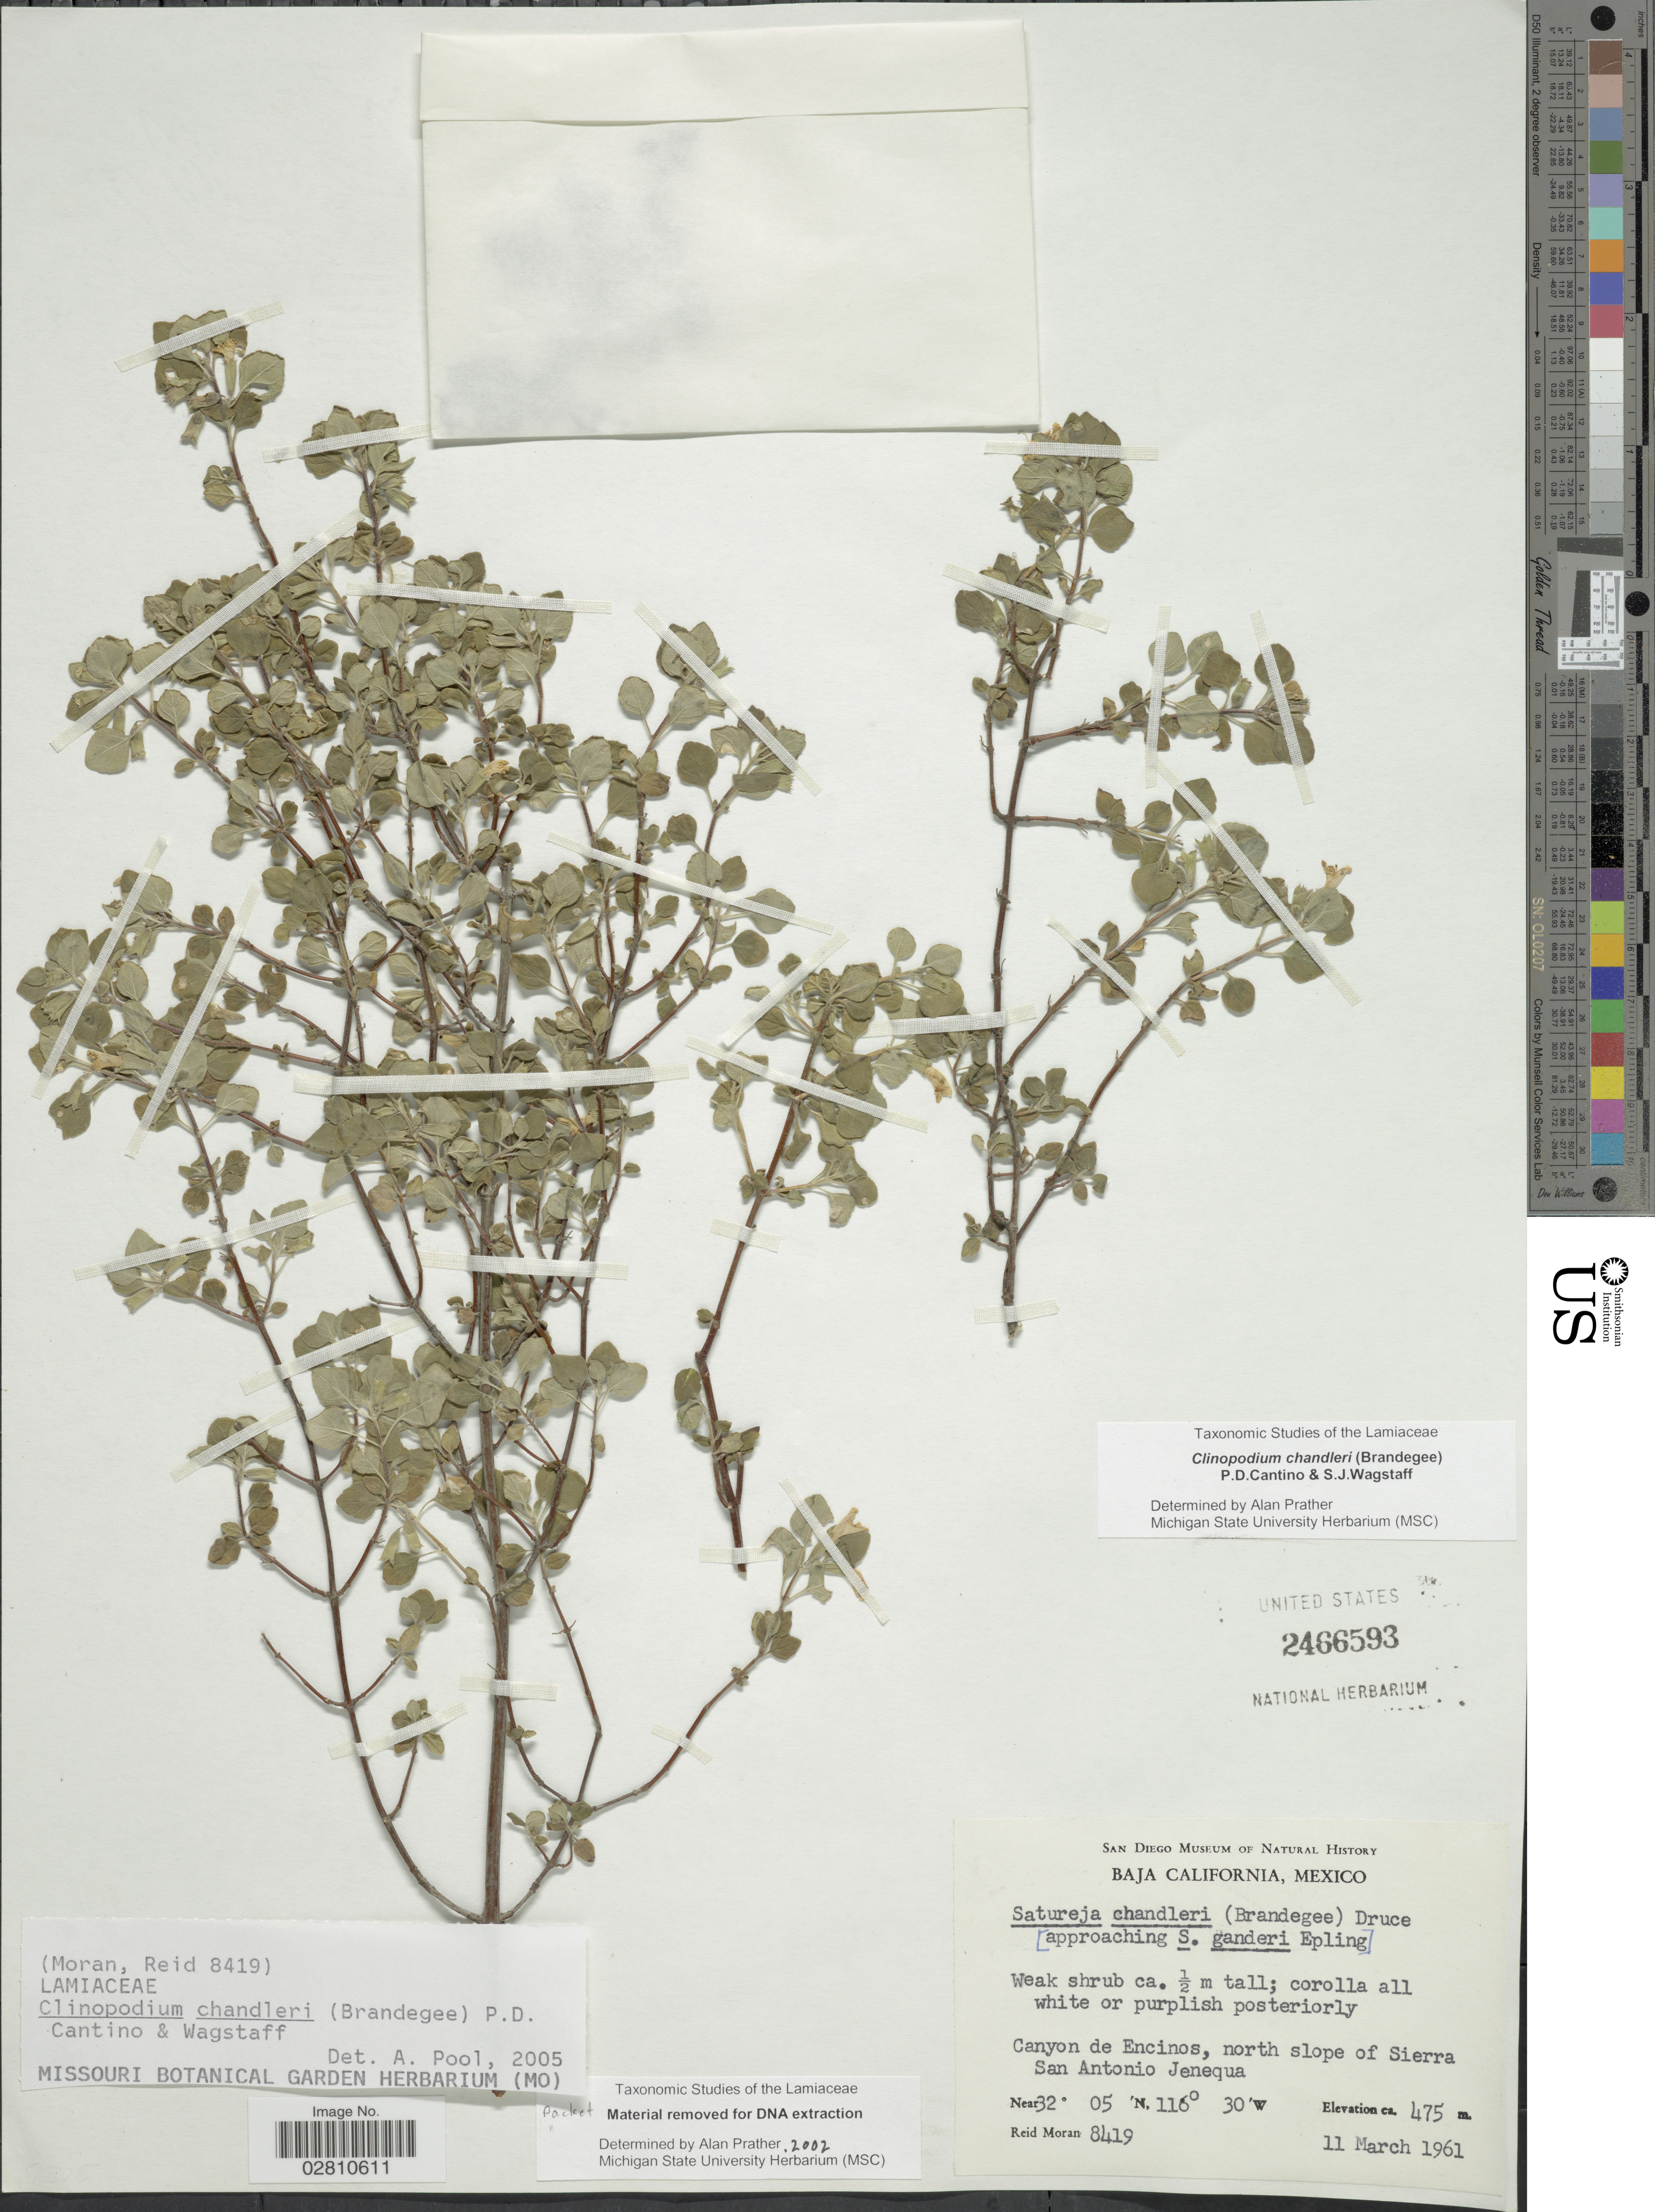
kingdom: Plantae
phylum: Tracheophyta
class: Magnoliopsida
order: Lamiales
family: Lamiaceae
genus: Clinopodium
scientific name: Clinopodium chandleri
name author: (Brandegee) P.D. Cantino & Wagstaff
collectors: R. V. Moran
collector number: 8419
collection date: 1961-03-11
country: Mexico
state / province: Baja California Norte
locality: Canyon de Encinos, north slope of Sierra San Antonio Jenequa.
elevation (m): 475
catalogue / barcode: US 2466593